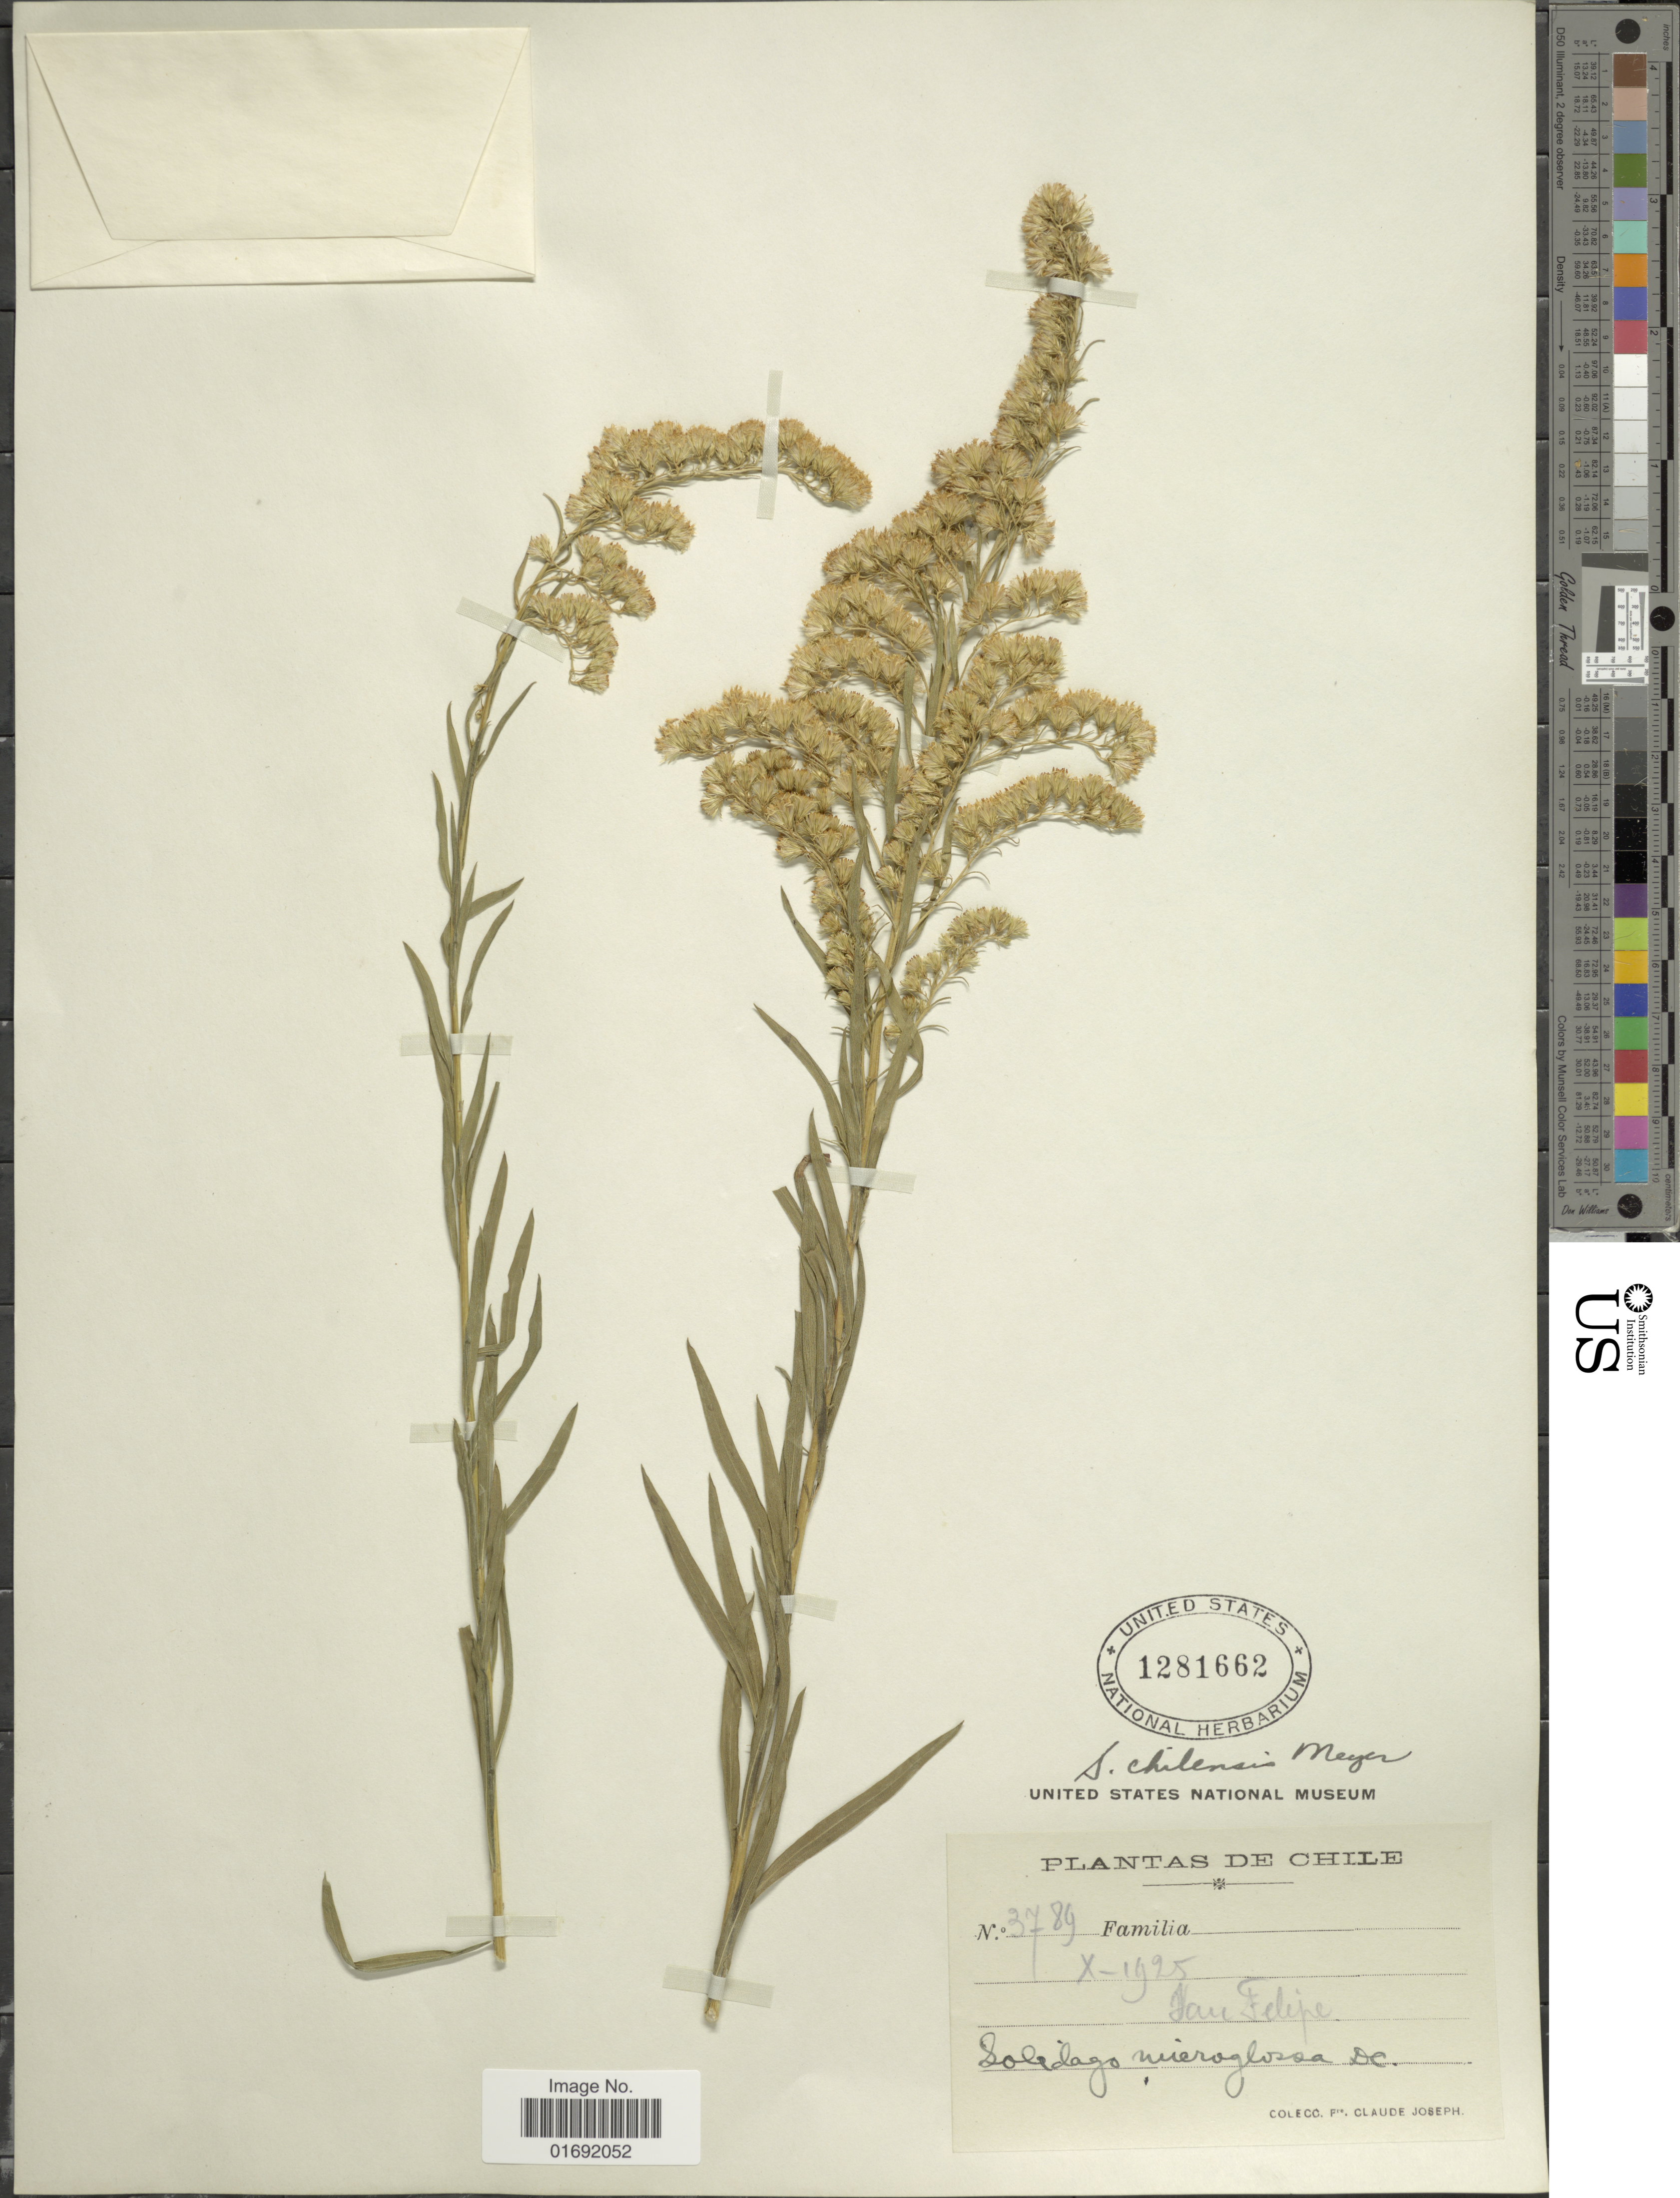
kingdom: Plantae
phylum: Tracheophyta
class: Magnoliopsida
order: Asterales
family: Asteraceae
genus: Solidago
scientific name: Solidago chilensis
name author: Meyen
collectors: Bro. Claude-Joseph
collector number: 3789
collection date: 1925-10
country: Chile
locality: San Felipe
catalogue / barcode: US 1281662